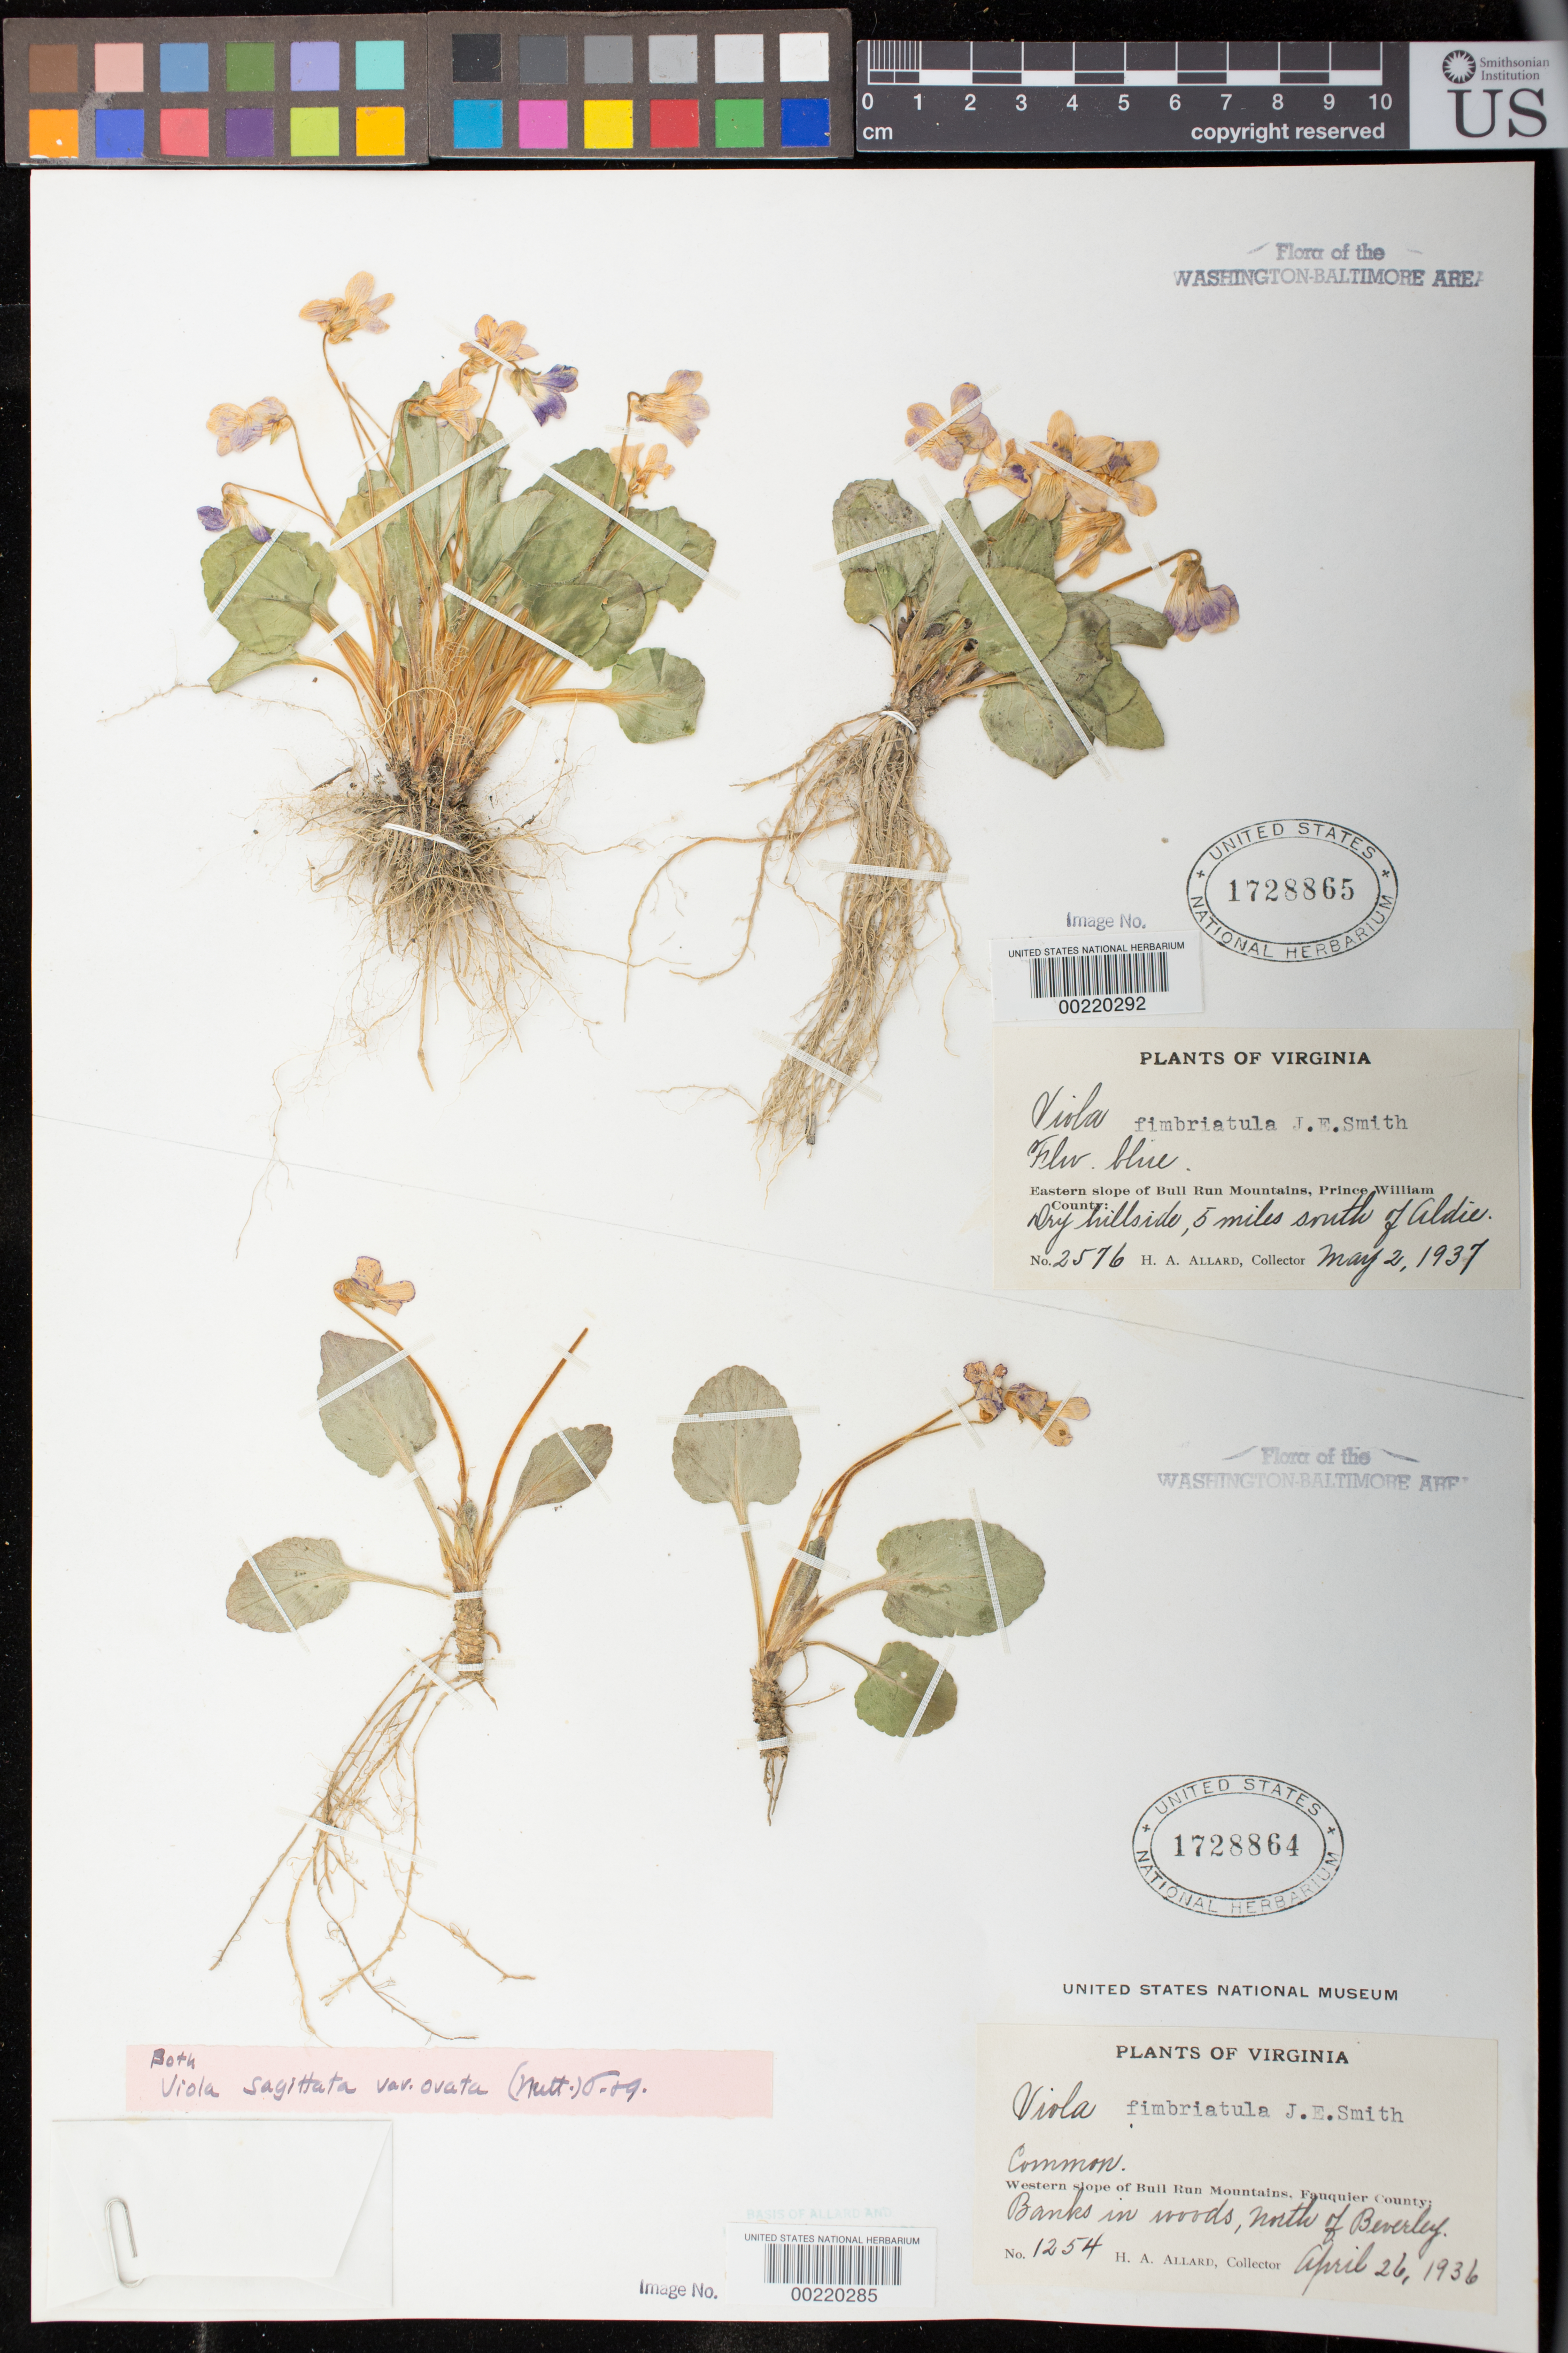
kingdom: Plantae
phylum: Tracheophyta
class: Magnoliopsida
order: Malpighiales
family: Violaceae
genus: Viola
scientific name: Viola sagittata var. ovata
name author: (Nutt.) Torr. & A. Gray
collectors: H. A. Allard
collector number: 2576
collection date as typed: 02 May 1937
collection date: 1937-05-02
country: United States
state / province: Virginia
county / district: Prince William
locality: Eastern slope of Bull Run Mountains, South of Aldie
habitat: dry hillsides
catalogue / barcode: US 1728865